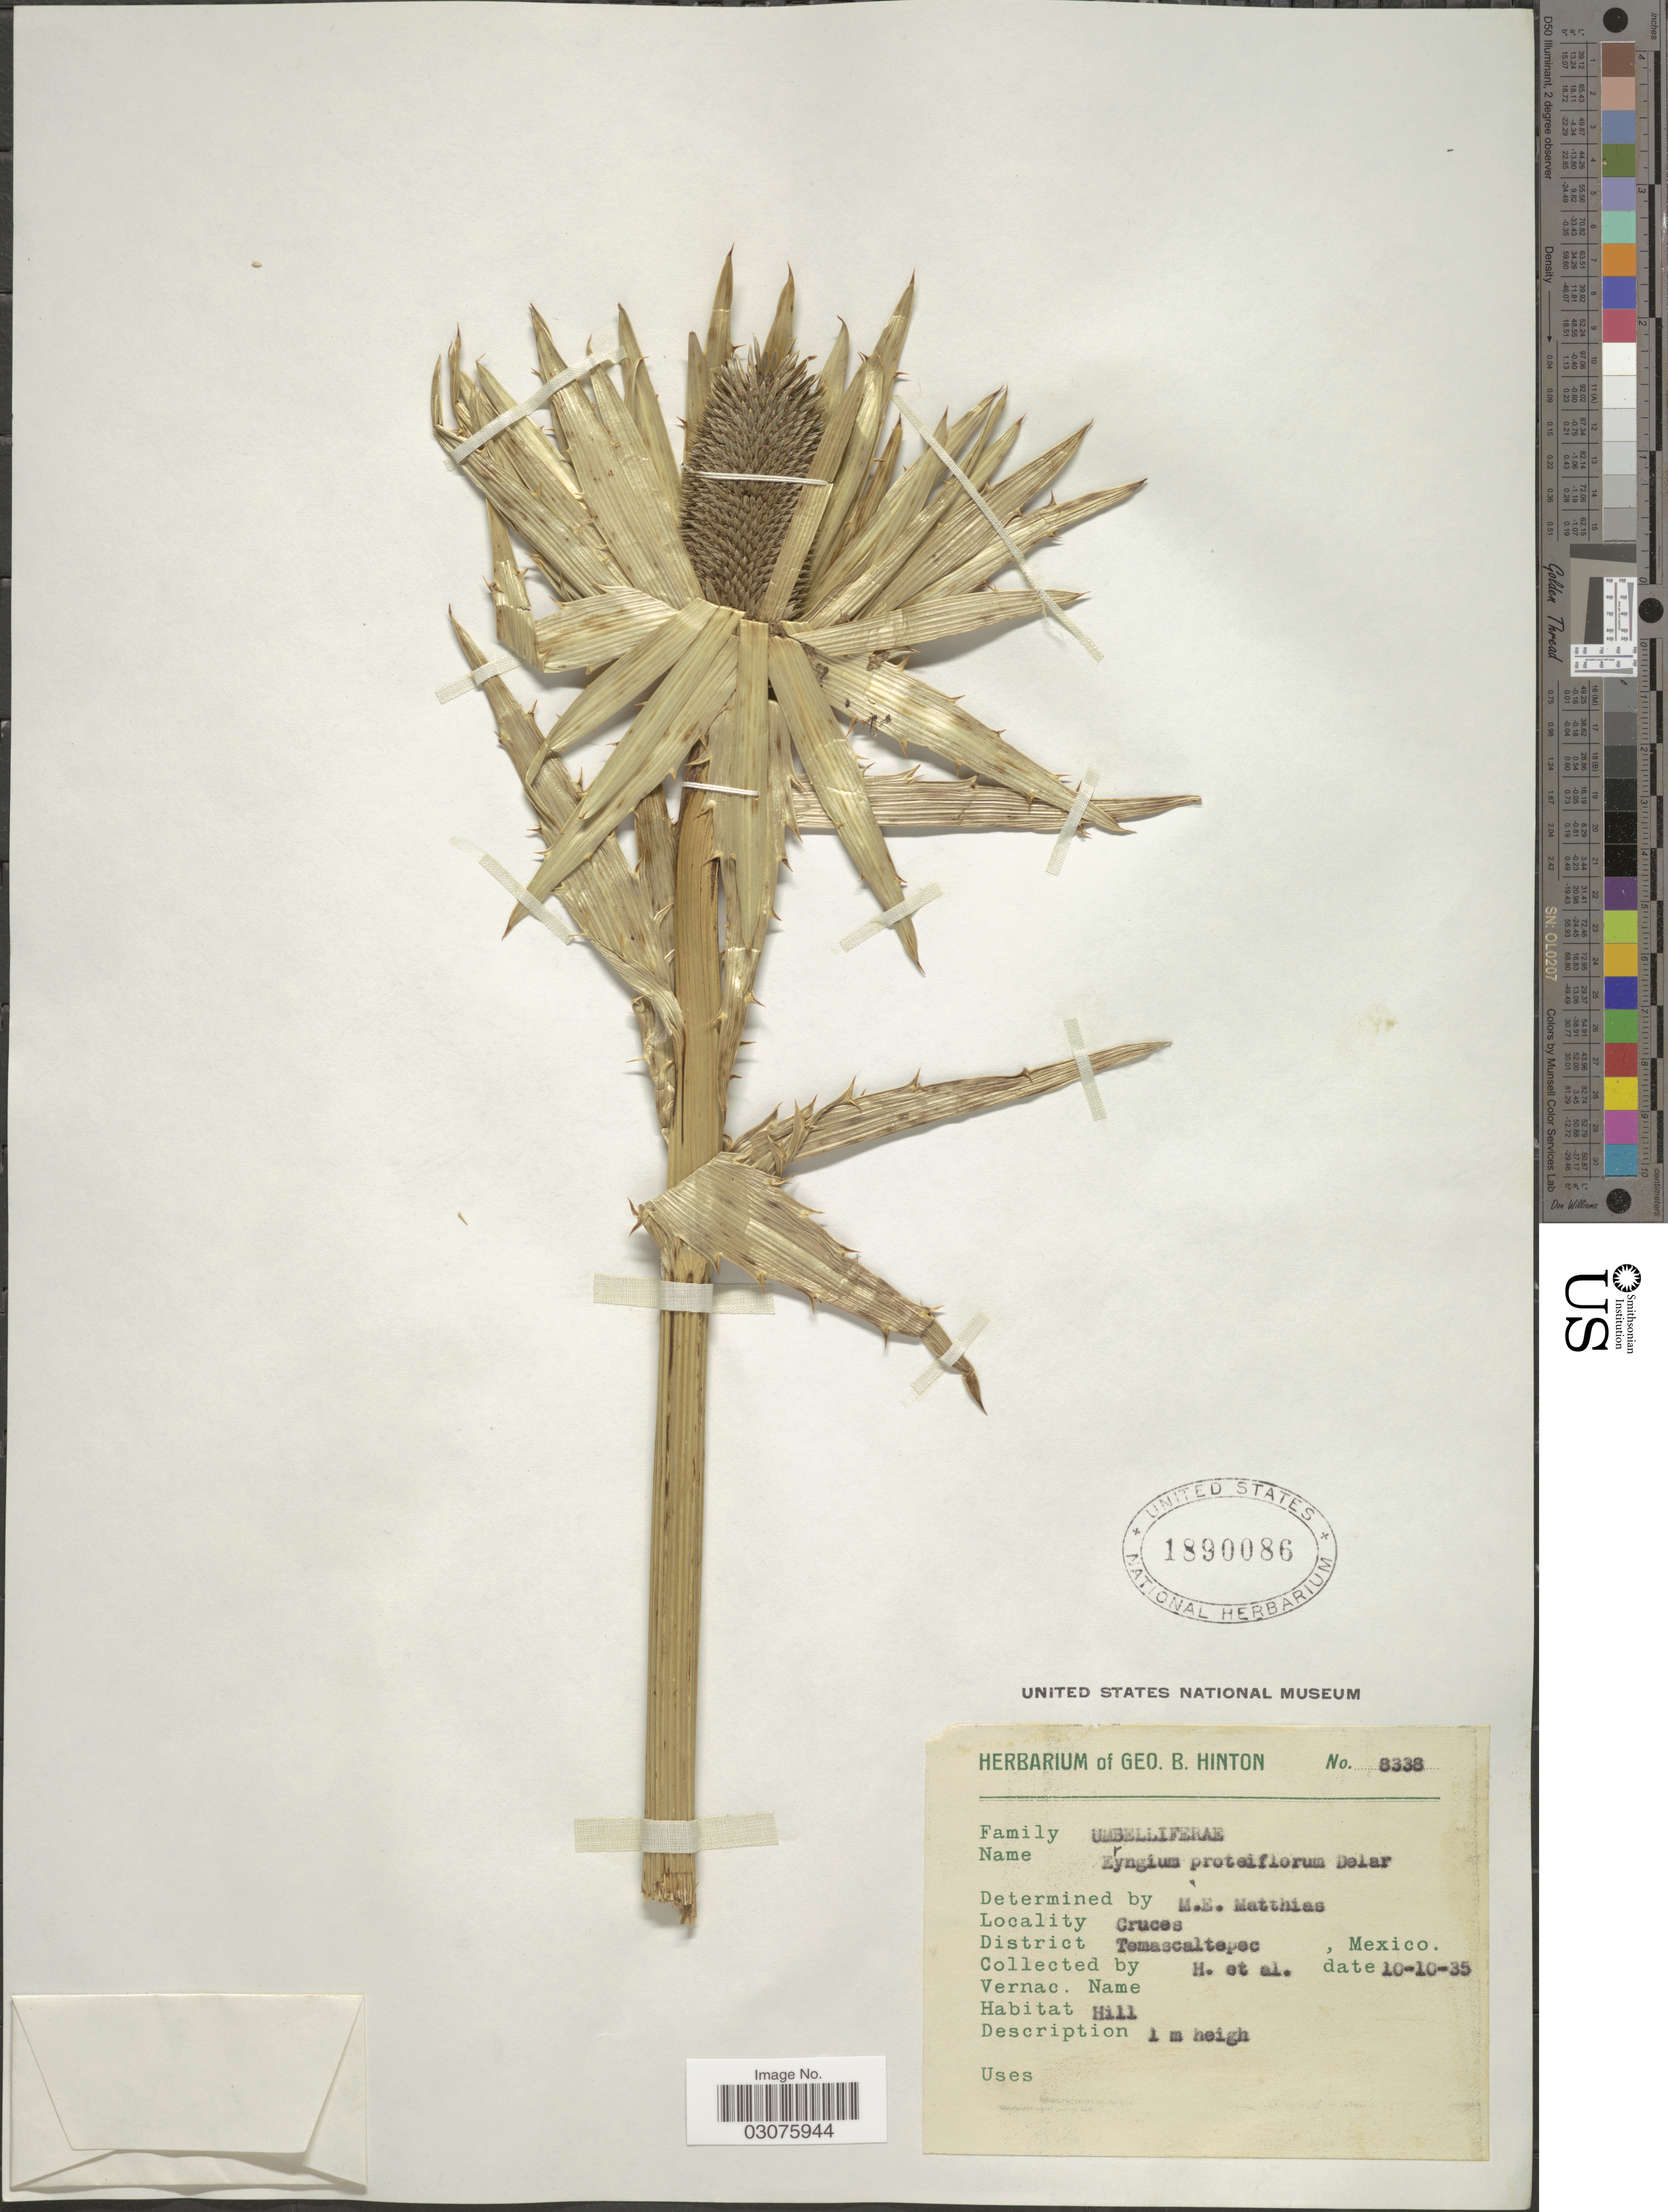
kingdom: Plantae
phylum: Tracheophyta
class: Magnoliopsida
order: Apiales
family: Apiaceae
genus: Eryngium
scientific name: Eryngium proteiflorum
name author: F. Delaroche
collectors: G. B. Hinton & et al.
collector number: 8338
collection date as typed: Transcribed d/m/y: 10/10/35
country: Mexico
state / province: México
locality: Cruces. District Temascaltepec.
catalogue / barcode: US 1890086